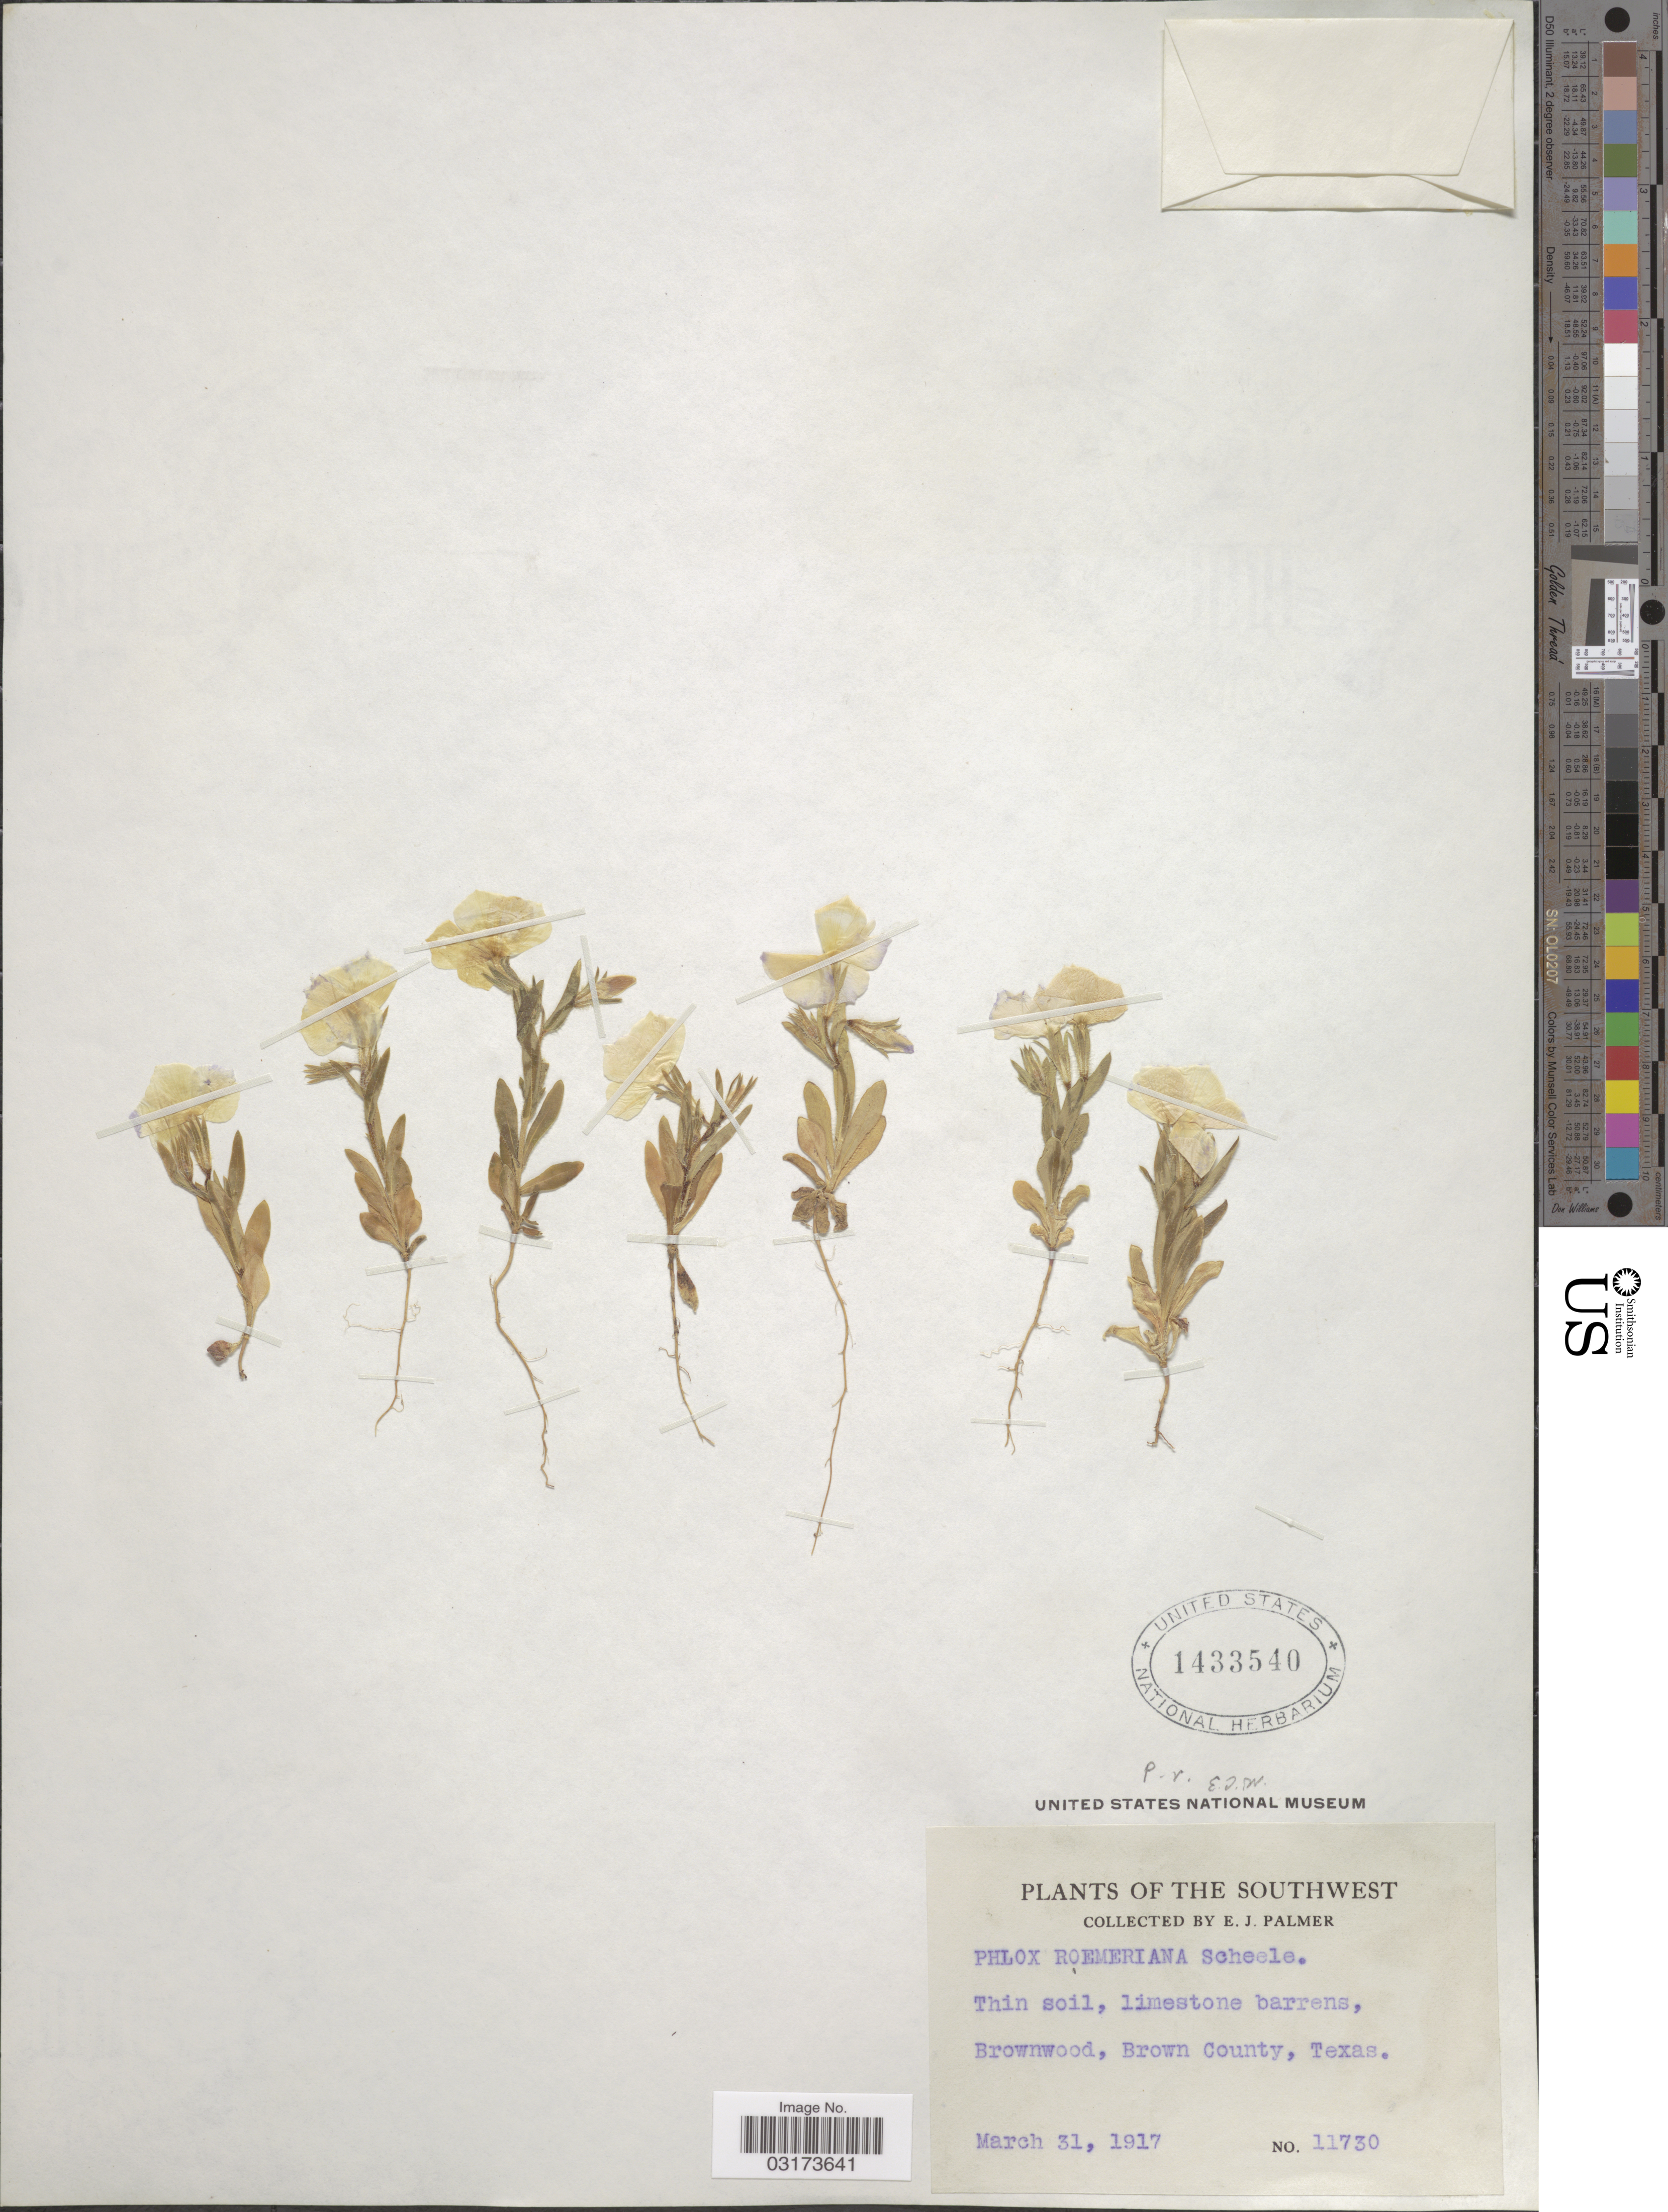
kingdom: Plantae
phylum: Tracheophyta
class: Magnoliopsida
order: Ericales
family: Polemoniaceae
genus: Phlox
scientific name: Phlox roemeriana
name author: Scheele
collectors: E. J. Palmer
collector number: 11730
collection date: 1917-03-31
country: United States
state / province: Texas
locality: Southwest. Thin soil, limestone barrens, Brownwood, Brown County.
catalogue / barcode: US 1433540